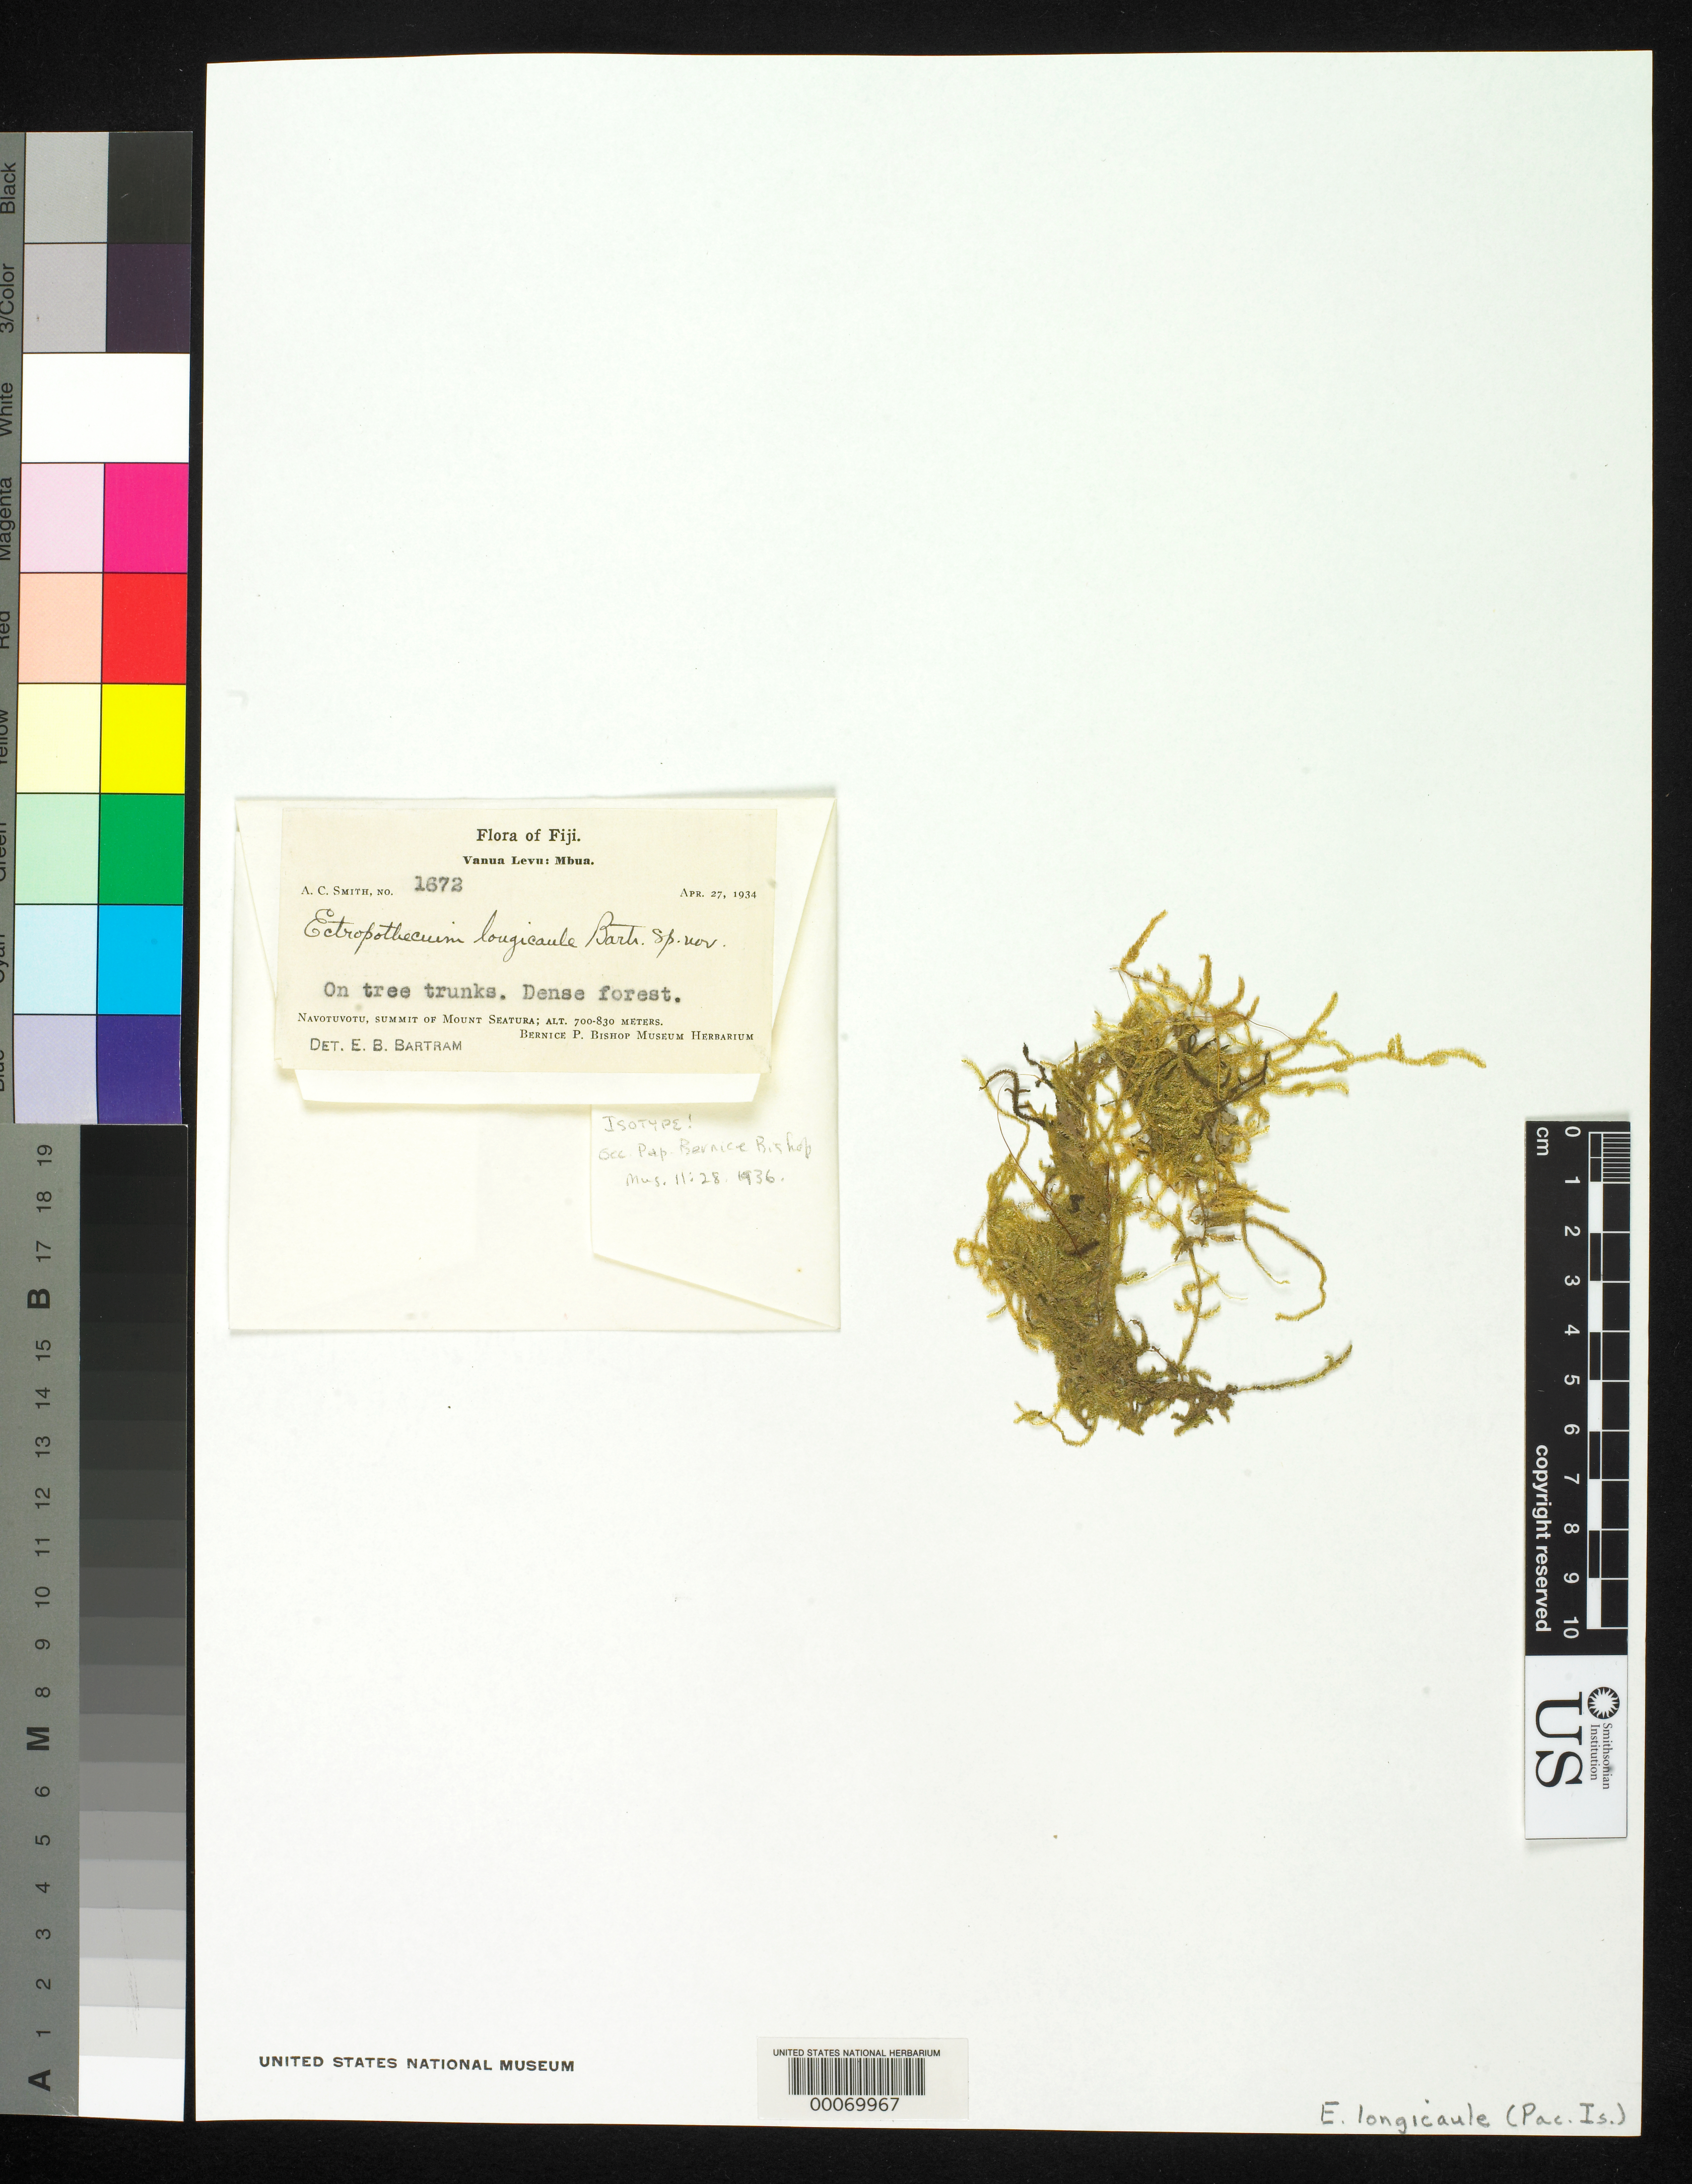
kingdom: Plantae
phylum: Bryophyta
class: Bryopsida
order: Hypnales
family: Hypnaceae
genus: Ectropothecium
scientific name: Ectropothecium longicaule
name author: E.B. Bartram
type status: Isotype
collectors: A. C. Smith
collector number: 1672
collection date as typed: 27 Apr 1934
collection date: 1934-04-27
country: Fiji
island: Vanua Levu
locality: Navotuvotu, summit of Mt. Seatura, Mbua. [Vanua Levu Is.]